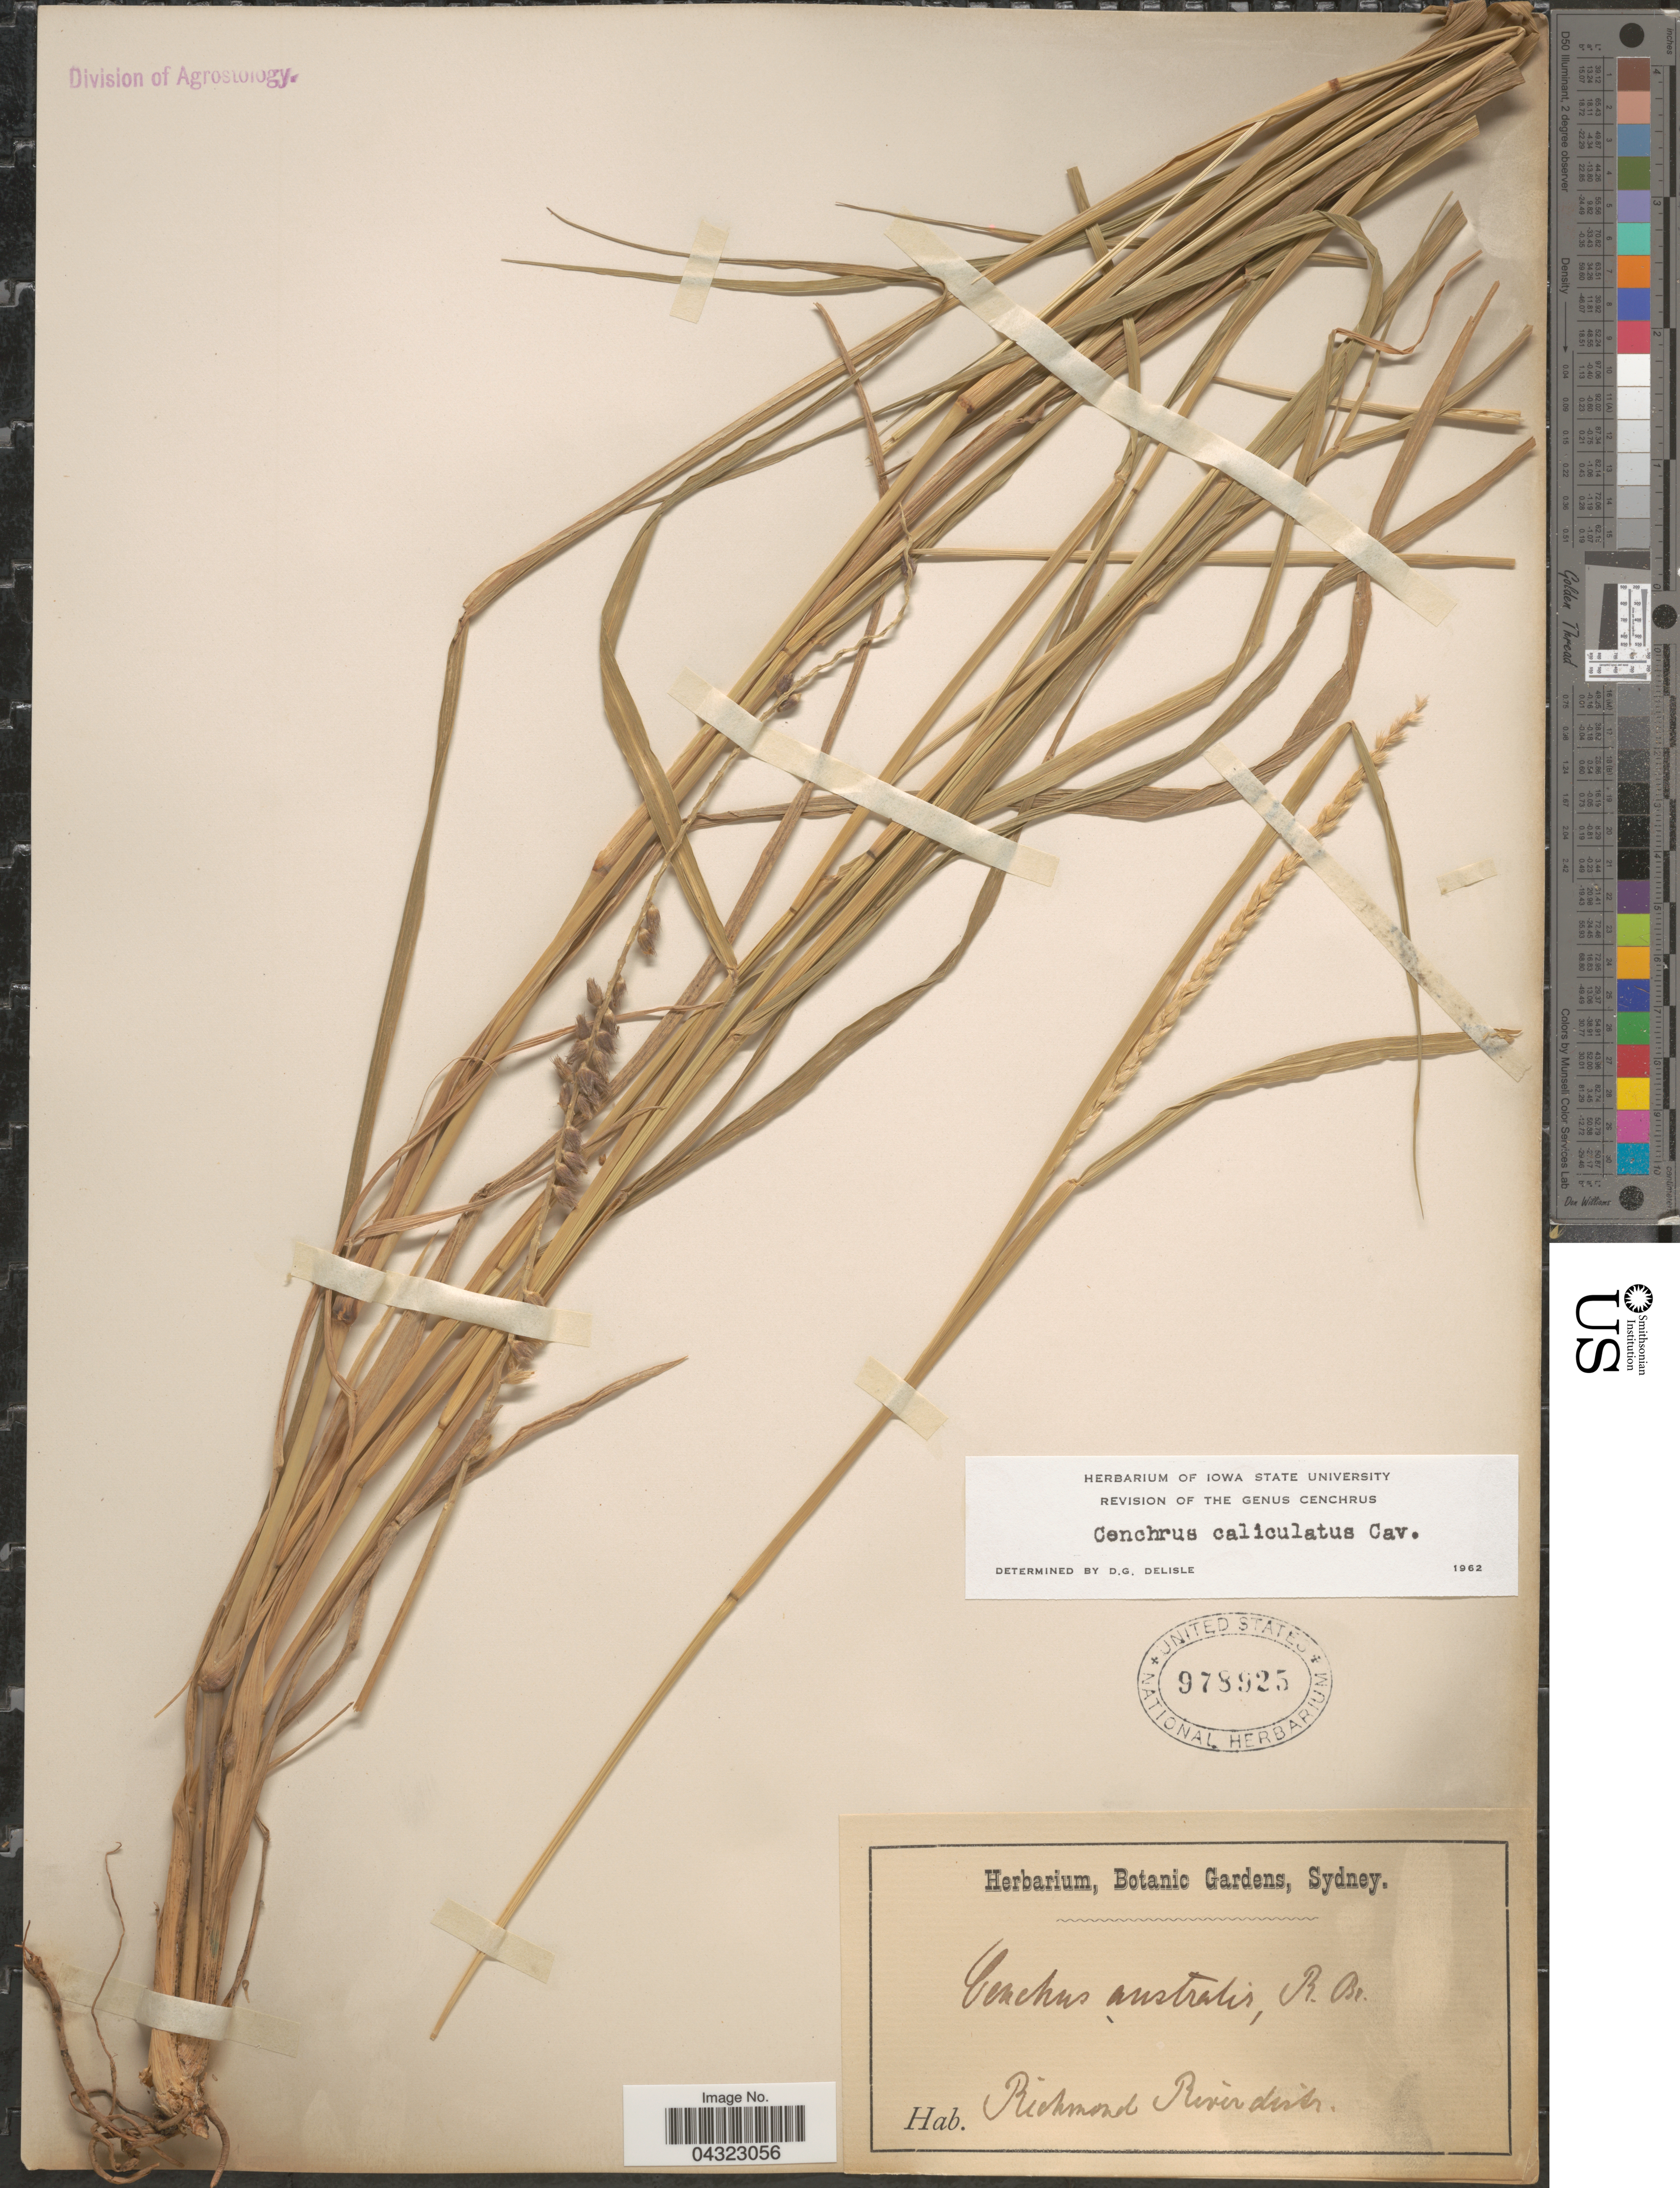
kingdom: Plantae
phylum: Tracheophyta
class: Liliopsida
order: Poales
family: Poaceae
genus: Cenchrus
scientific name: Cenchrus caliculatus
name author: Cav.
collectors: ex Herb. Bot. Gard. Sydney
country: Australia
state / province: New South Wales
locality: Richmond River distr.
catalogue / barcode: US 978925